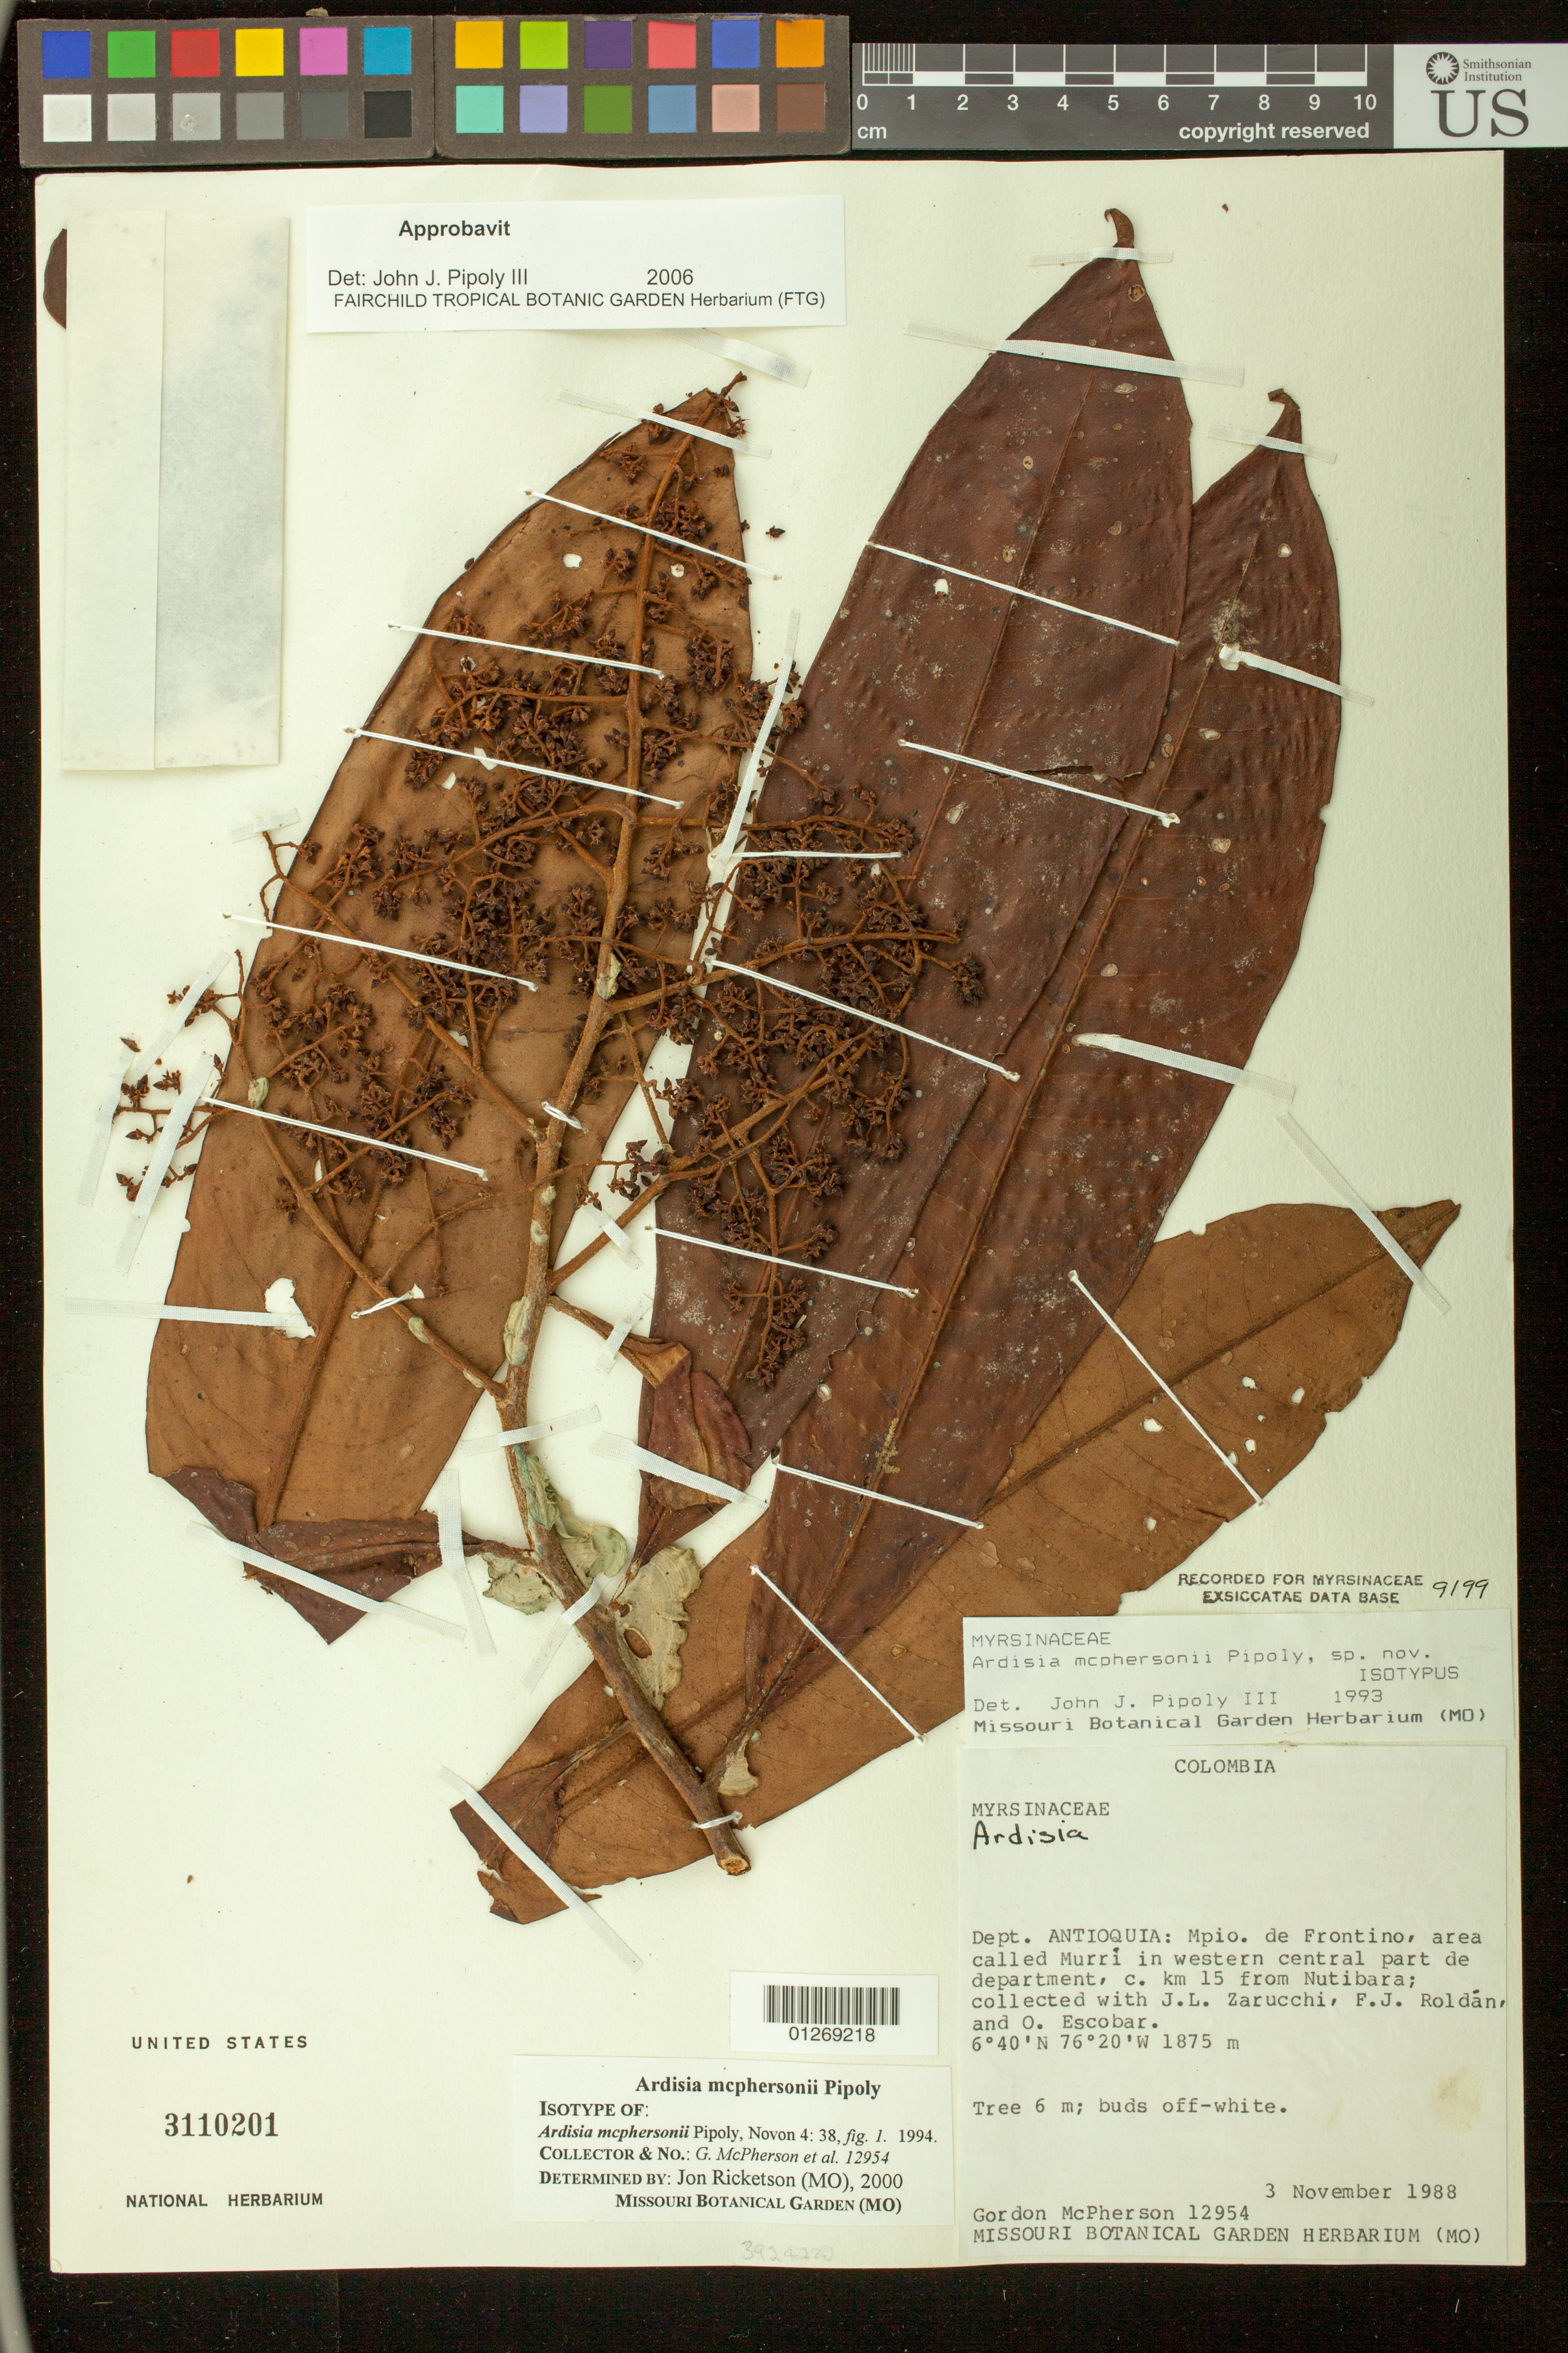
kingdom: Plantae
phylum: Tracheophyta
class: Magnoliopsida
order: Ericales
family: Primulaceae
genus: Ardisia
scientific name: Ardisia mcphersonii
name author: Pipoly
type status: Isotype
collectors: G. D. McPherson, J. L. Zarucchi, F. J. Roldán & O. D. Escobar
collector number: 12954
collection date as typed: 03 Nov 1988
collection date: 1988-11-03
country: Colombia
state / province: Antioquia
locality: Dept. Antioquia: Mpio. de Frontino, area called Murrí in western central part of department, c. km 15 from Nutibara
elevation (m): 1875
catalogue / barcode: US 3110201